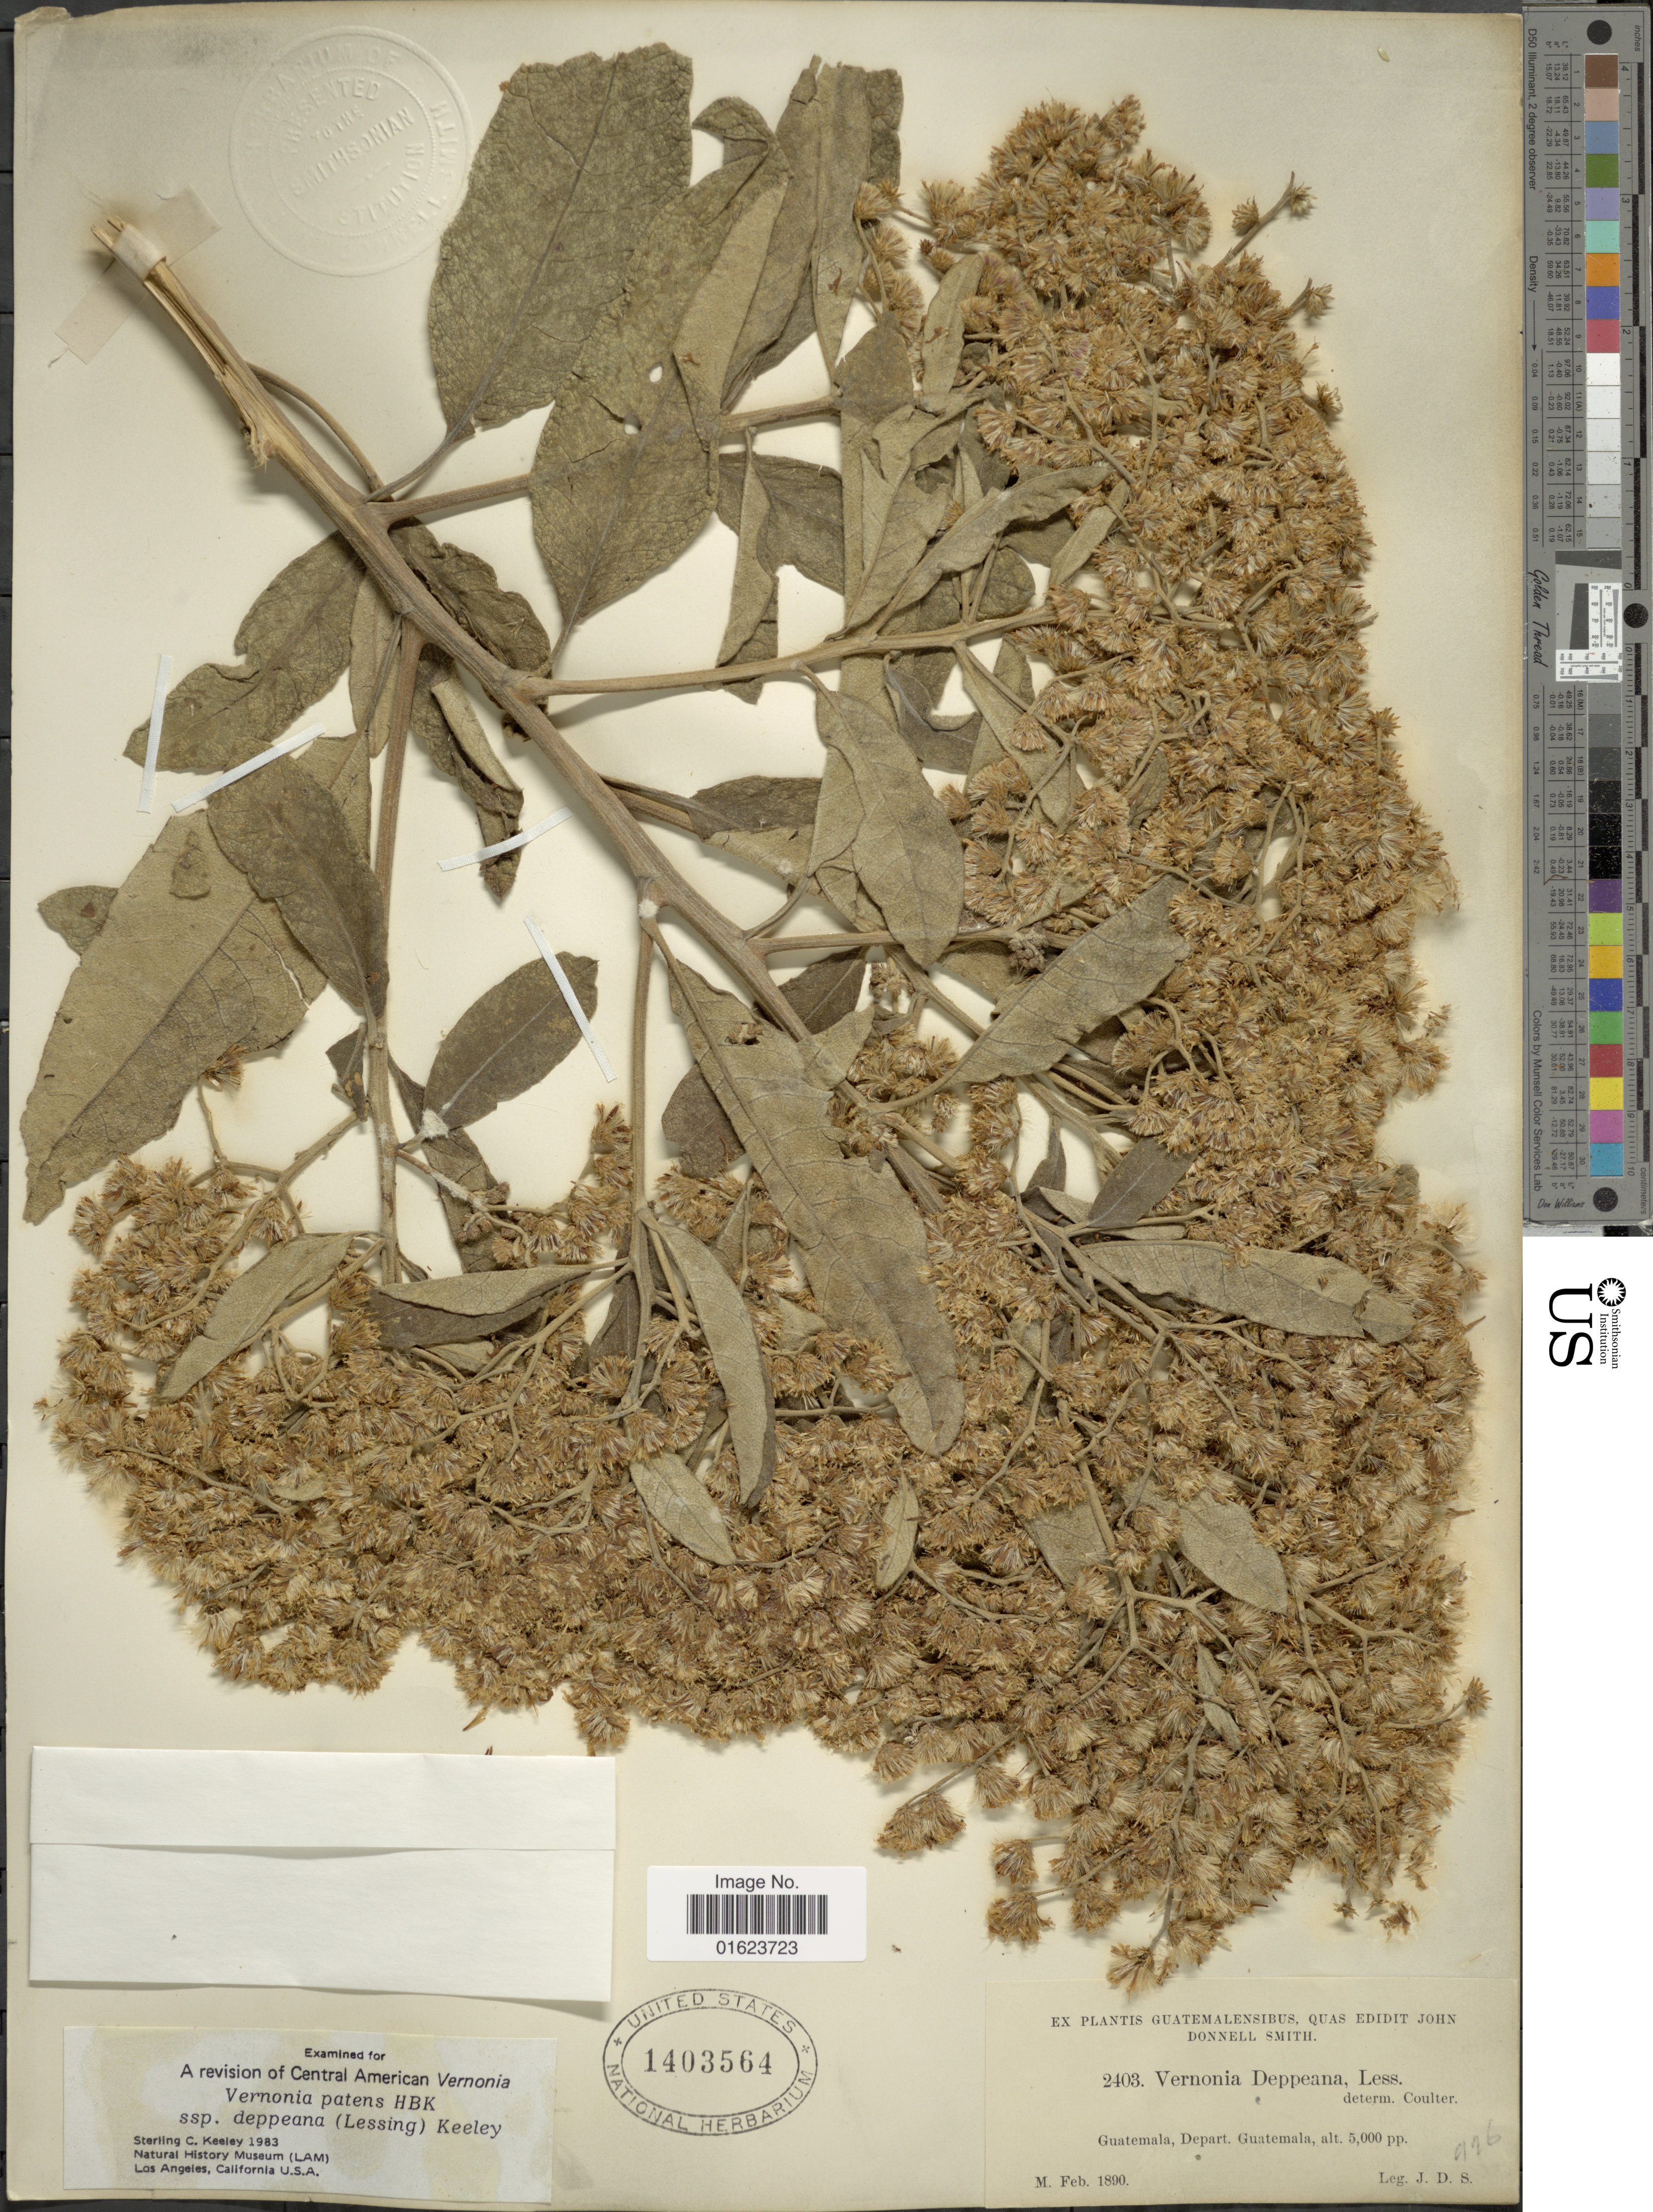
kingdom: Plantae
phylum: Tracheophyta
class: Magnoliopsida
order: Asterales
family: Asteraceae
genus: Vernonanthura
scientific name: Vernonanthura deppeana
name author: (Less.) H. Rob.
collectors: J. Donnell Smith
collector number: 2403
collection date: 1890-02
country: Guatemala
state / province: Guatemala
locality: Guatemala, Dept. Guatemala.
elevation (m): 1524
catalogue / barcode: US 1403564